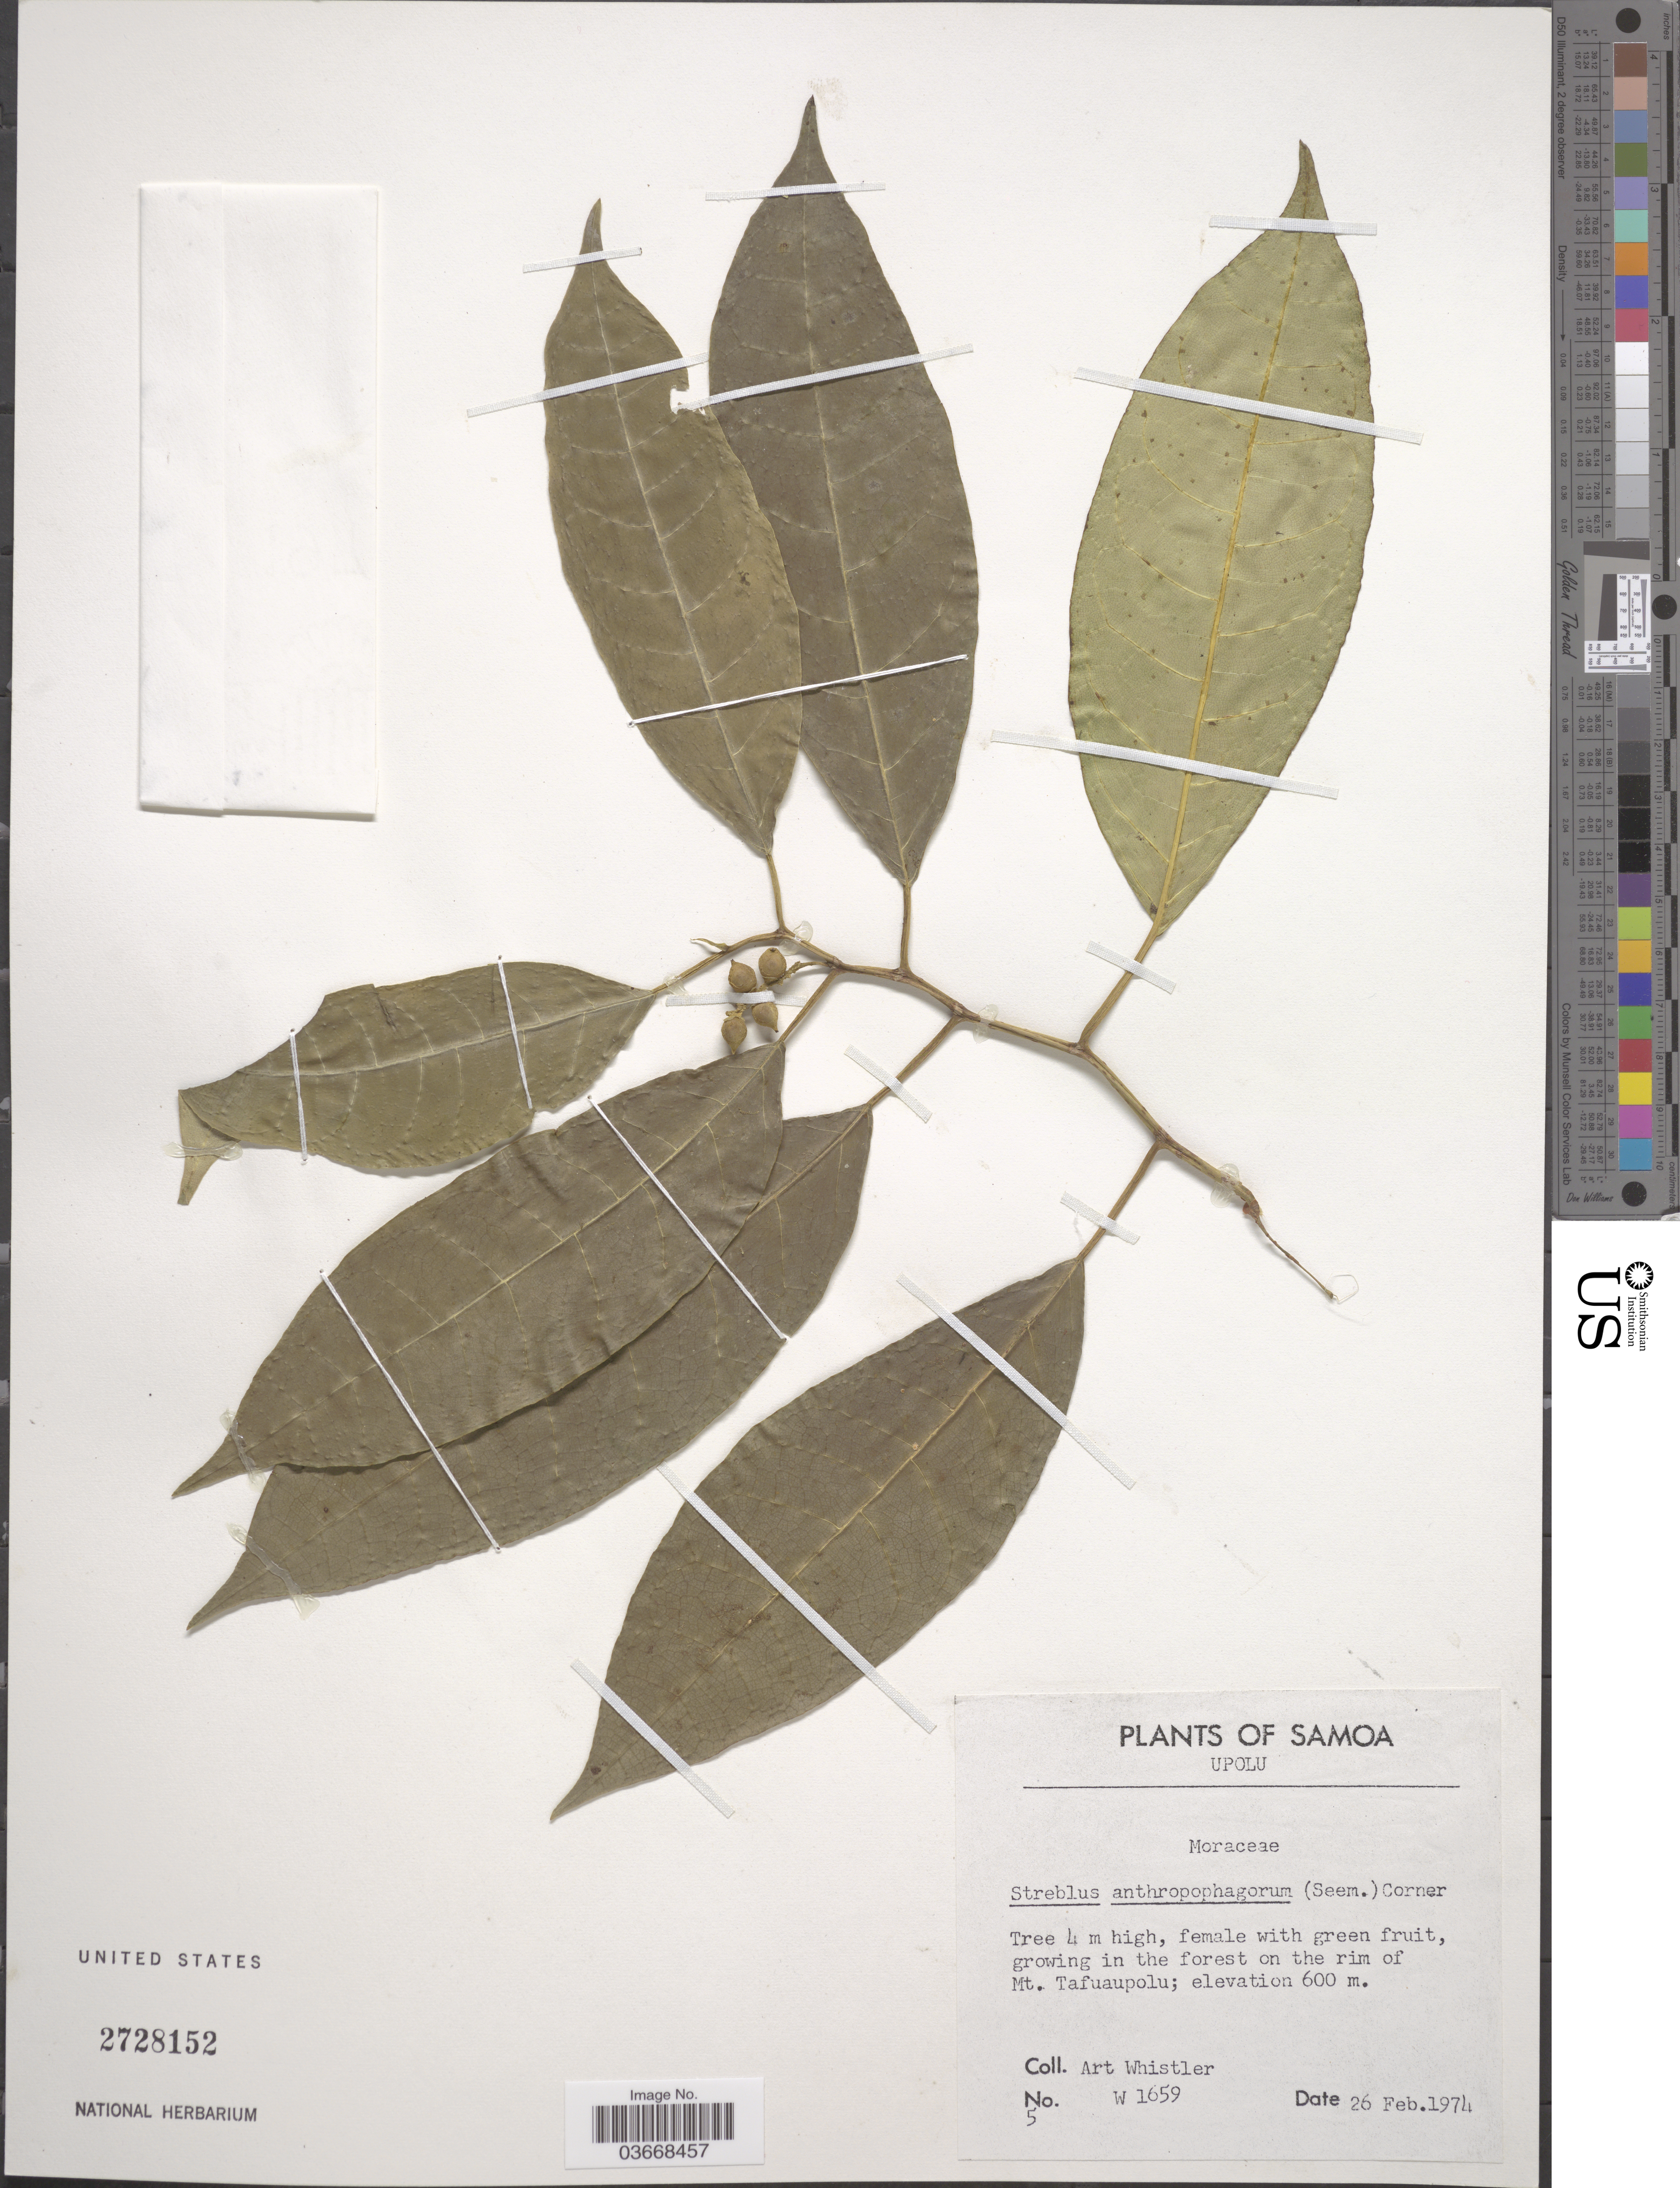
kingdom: Plantae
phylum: Tracheophyta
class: Magnoliopsida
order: Rosales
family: Moraceae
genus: Paratrophis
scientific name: Paratrophis anthropophagorum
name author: (Seem.) Benth. & Hook. f. ex Drake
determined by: Wagner, W. L., (BOT), Smithsonian Institution - National Museum of Natural History (UNITED STATES)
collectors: A. Whistler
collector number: W1659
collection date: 1974-02-26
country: Samoa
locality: Samoa. Upolu. In the forest on the rim of Mt. Tafuaupolu.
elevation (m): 600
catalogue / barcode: US 2728152